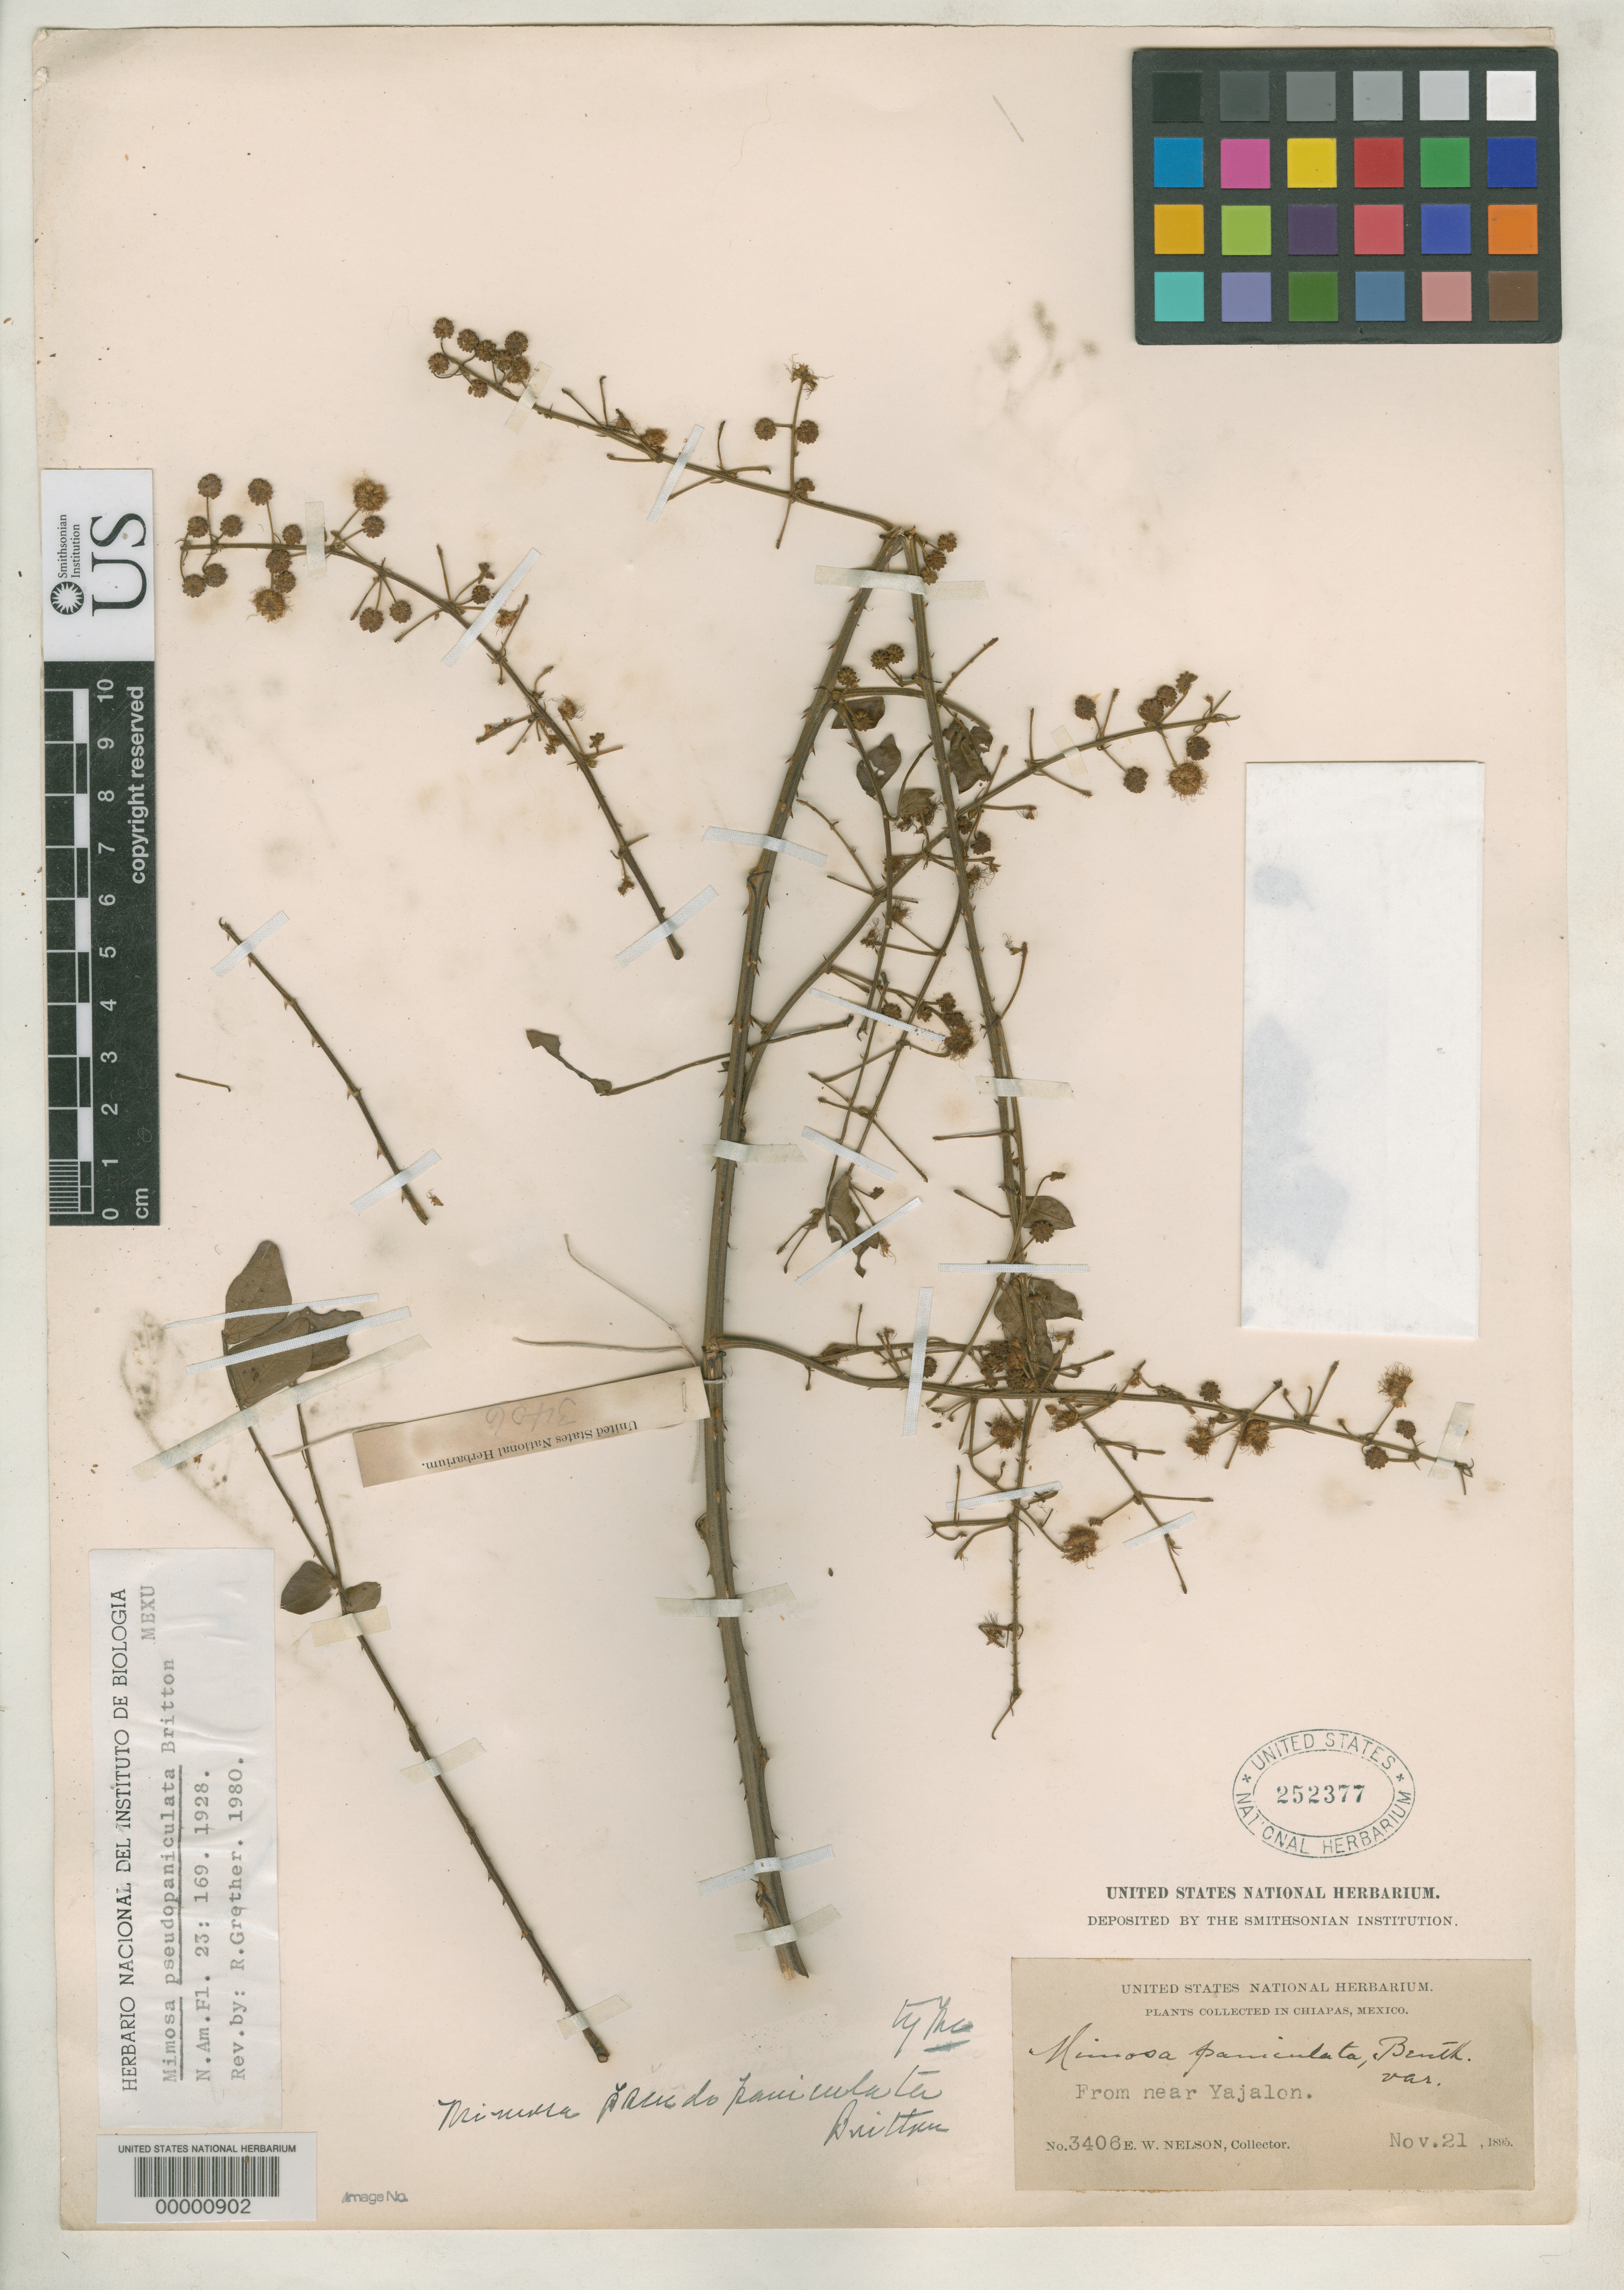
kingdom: Plantae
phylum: Tracheophyta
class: Magnoliopsida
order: Fabales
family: Fabaceae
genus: Mimosa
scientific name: Mimosa pseudopaniculata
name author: Britton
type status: Isotype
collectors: E. W. Nelson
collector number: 3406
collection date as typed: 21 Nov 1895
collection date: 1895-11-21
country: Mexico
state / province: Chiapas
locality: Near Yajalon.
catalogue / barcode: US 252377